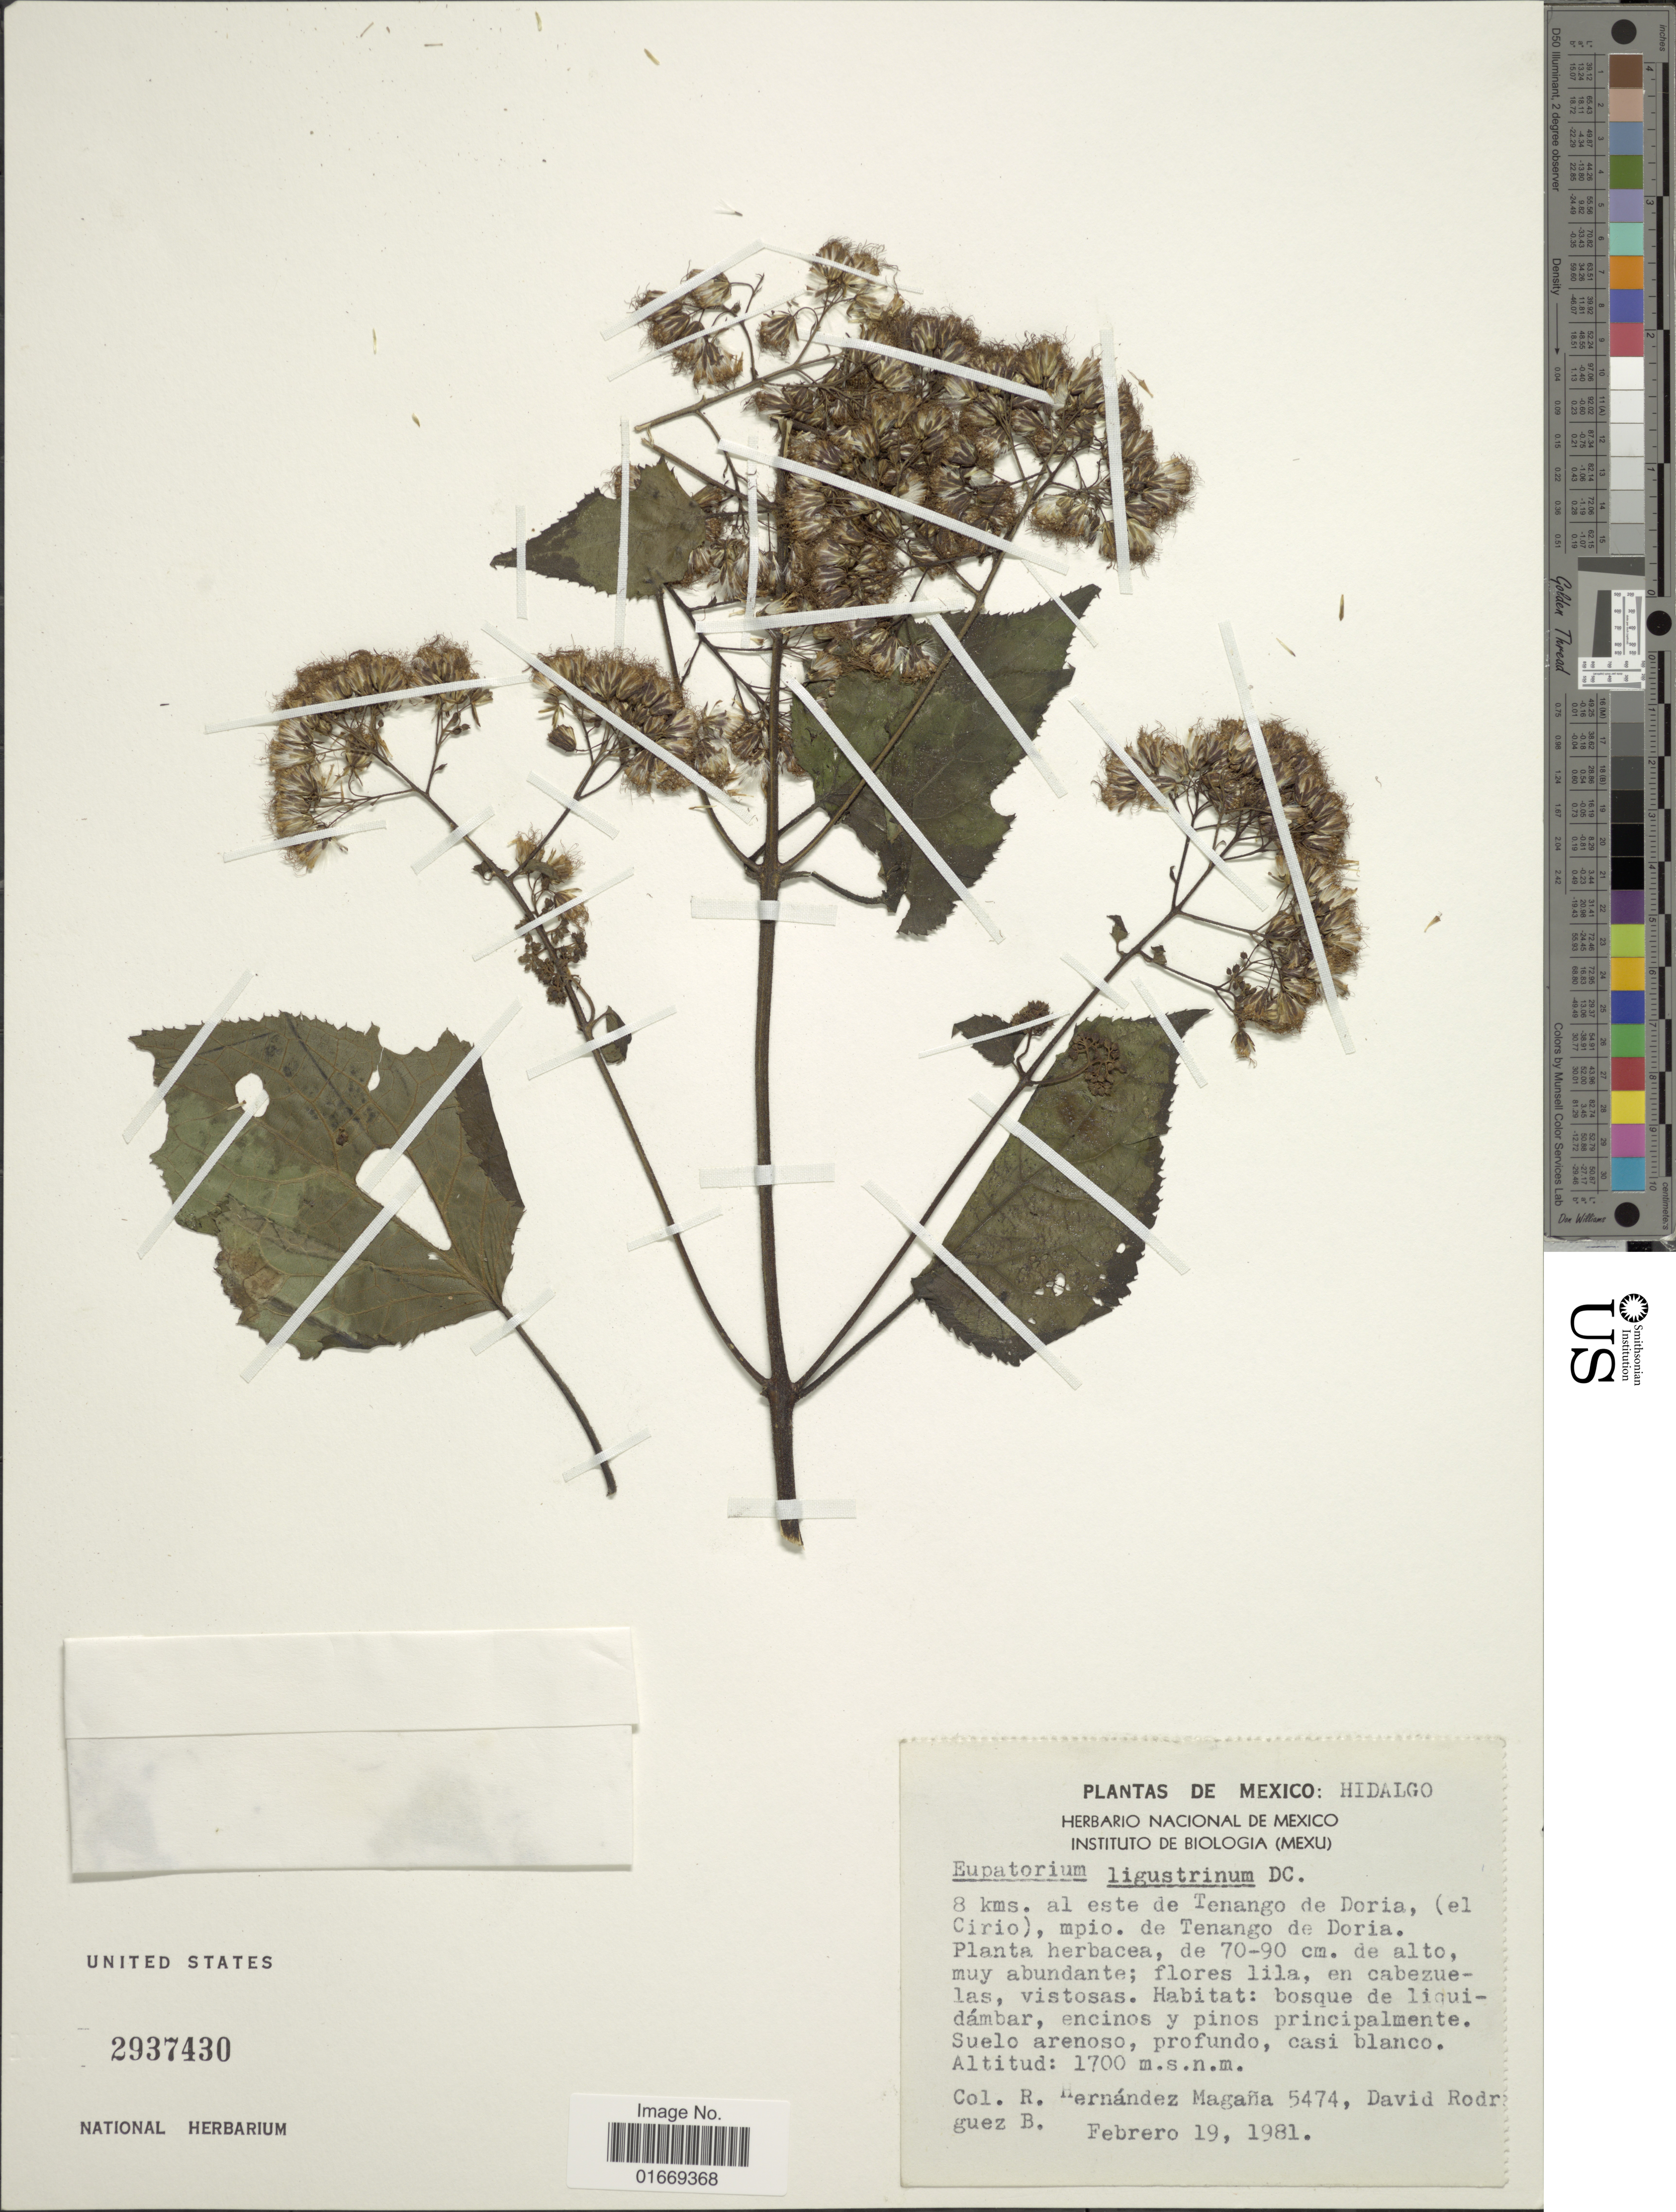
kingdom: Plantae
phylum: Tracheophyta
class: Magnoliopsida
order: Asterales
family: Asteraceae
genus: Bartlettina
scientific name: Bartlettina oresbia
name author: (B.L. Rob.) R.M. King & H. Rob.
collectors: R. Hernández-M. & D. Rodríguez B.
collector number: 5474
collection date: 1981-02-19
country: Mexico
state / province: Hidalgo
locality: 8 kms. al este de Tenango de Doria, (el Cirio), mpio. de Tenango de Doria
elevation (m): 1700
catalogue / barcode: US 2937430